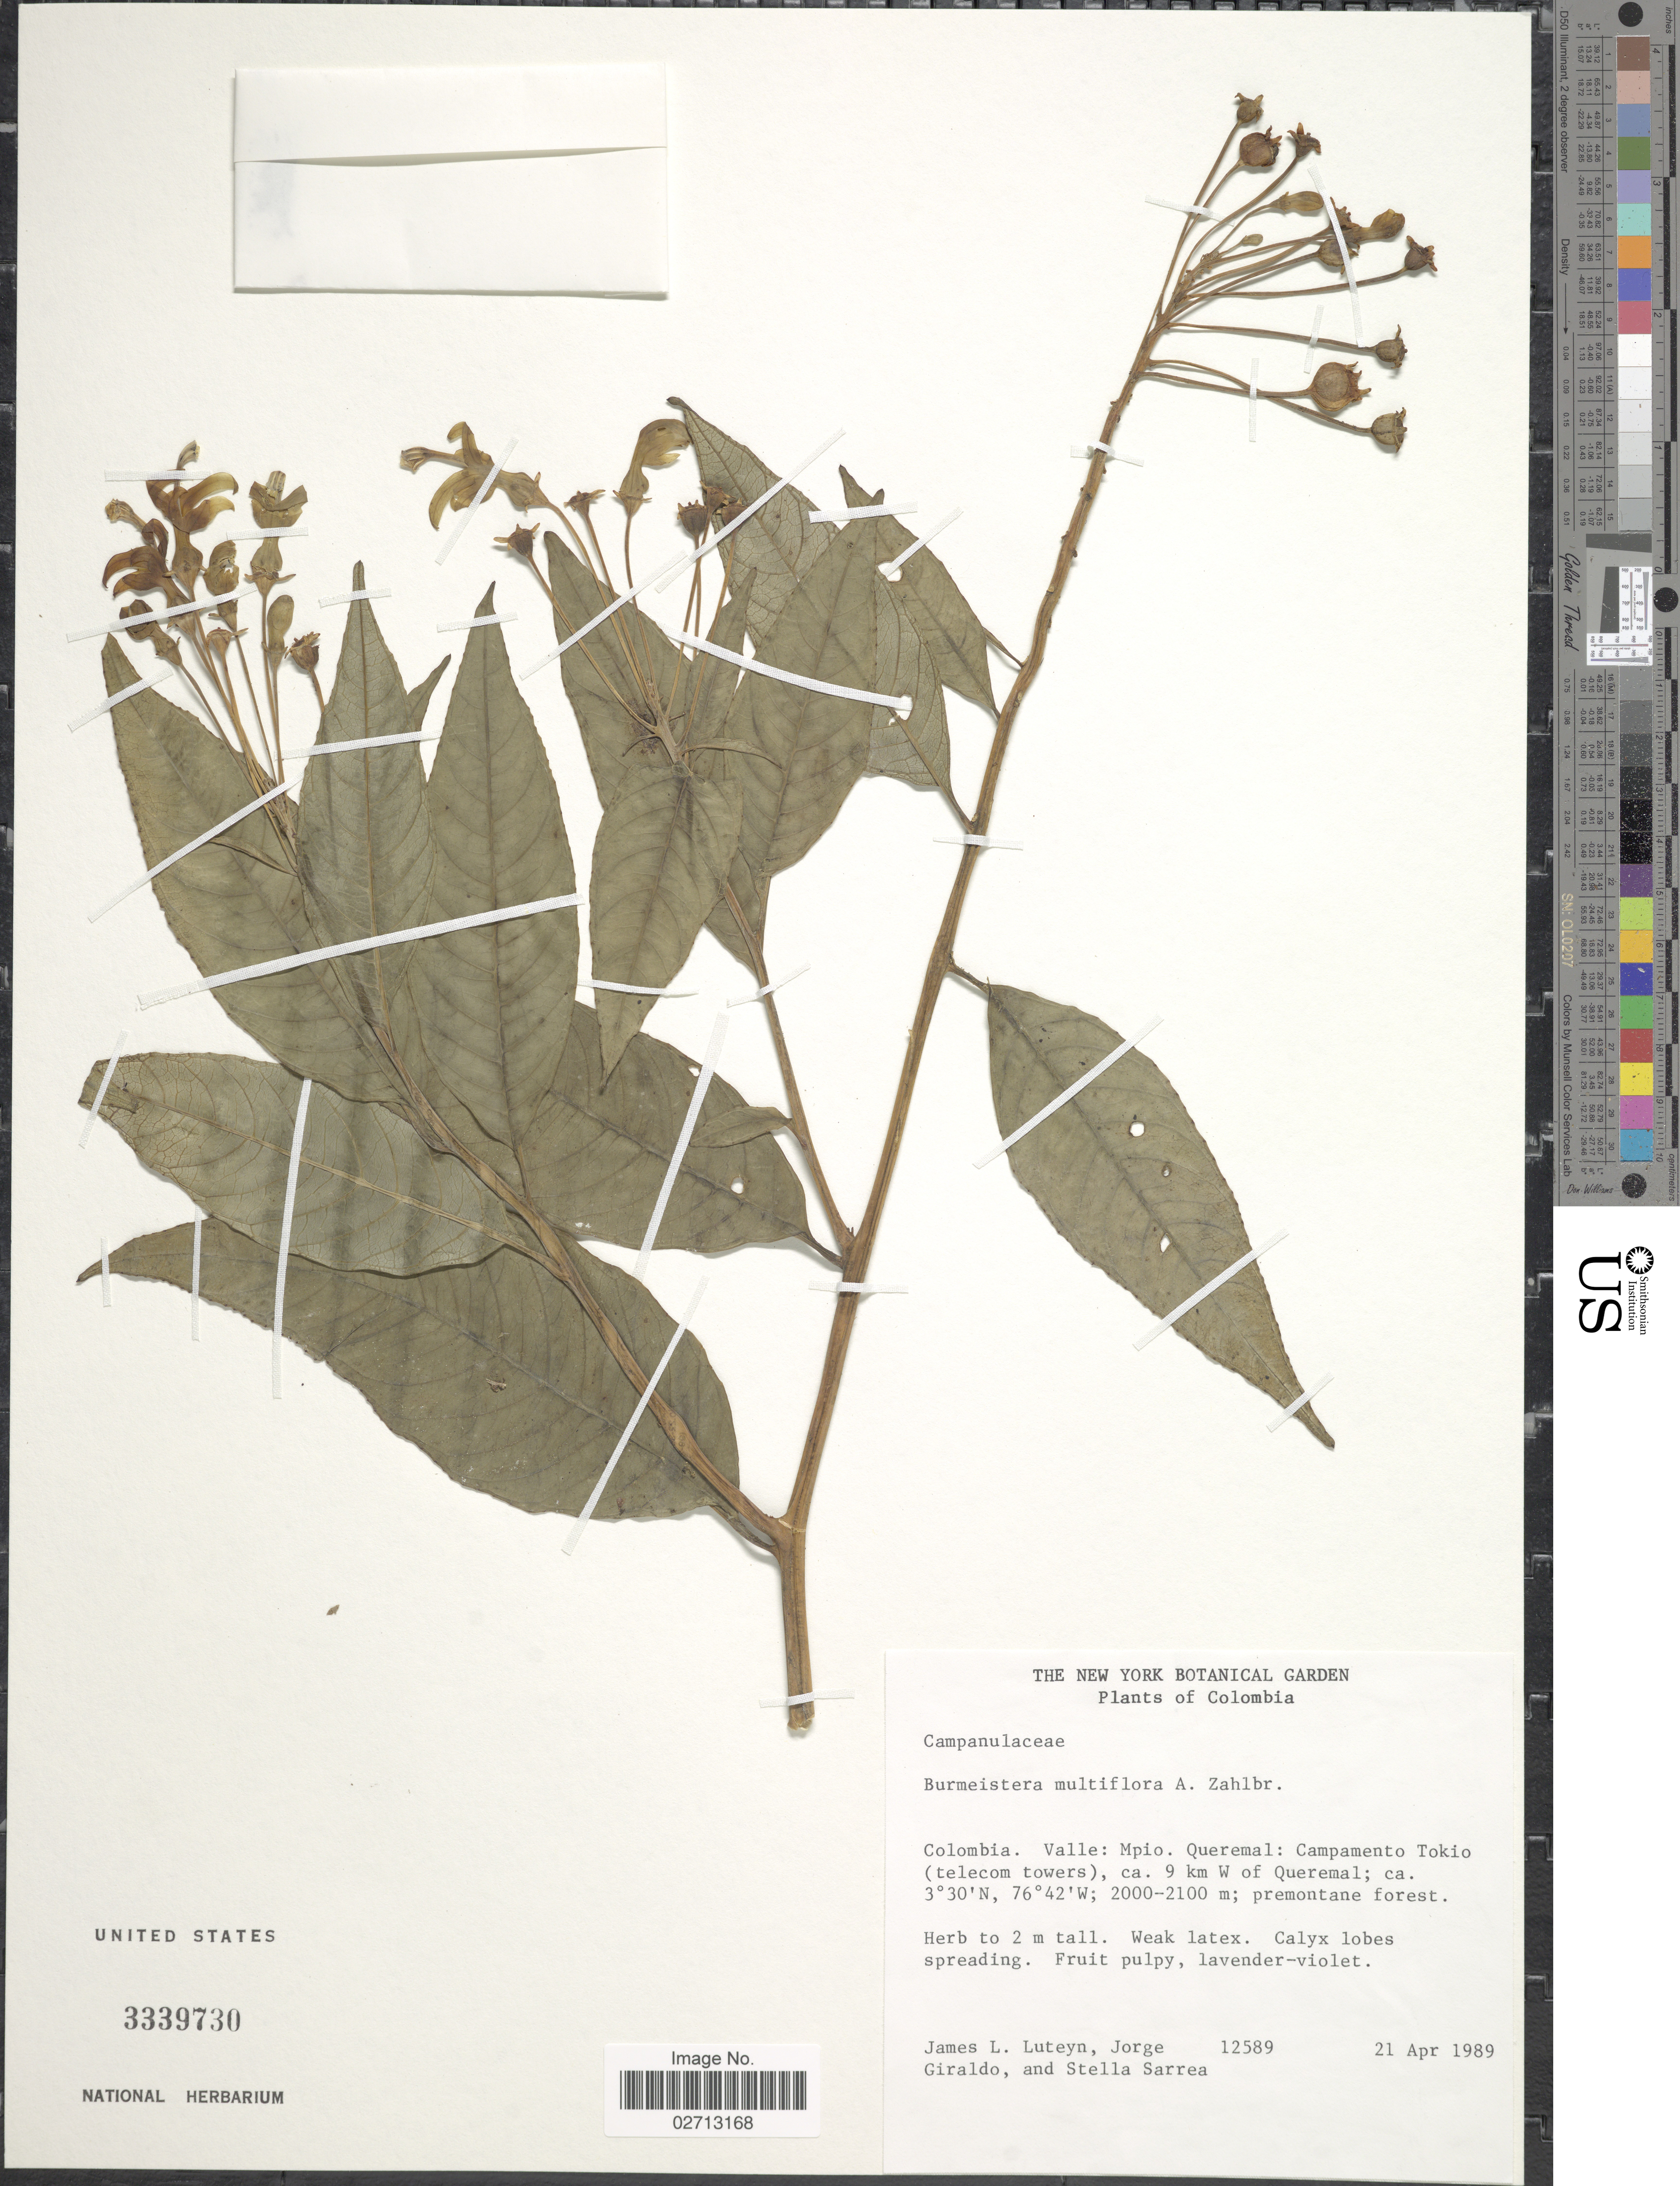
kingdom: Plantae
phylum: Tracheophyta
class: Magnoliopsida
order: Asterales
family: Campanulaceae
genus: Burmeistera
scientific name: Burmeistera multiflora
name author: Zahlbr.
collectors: J. L. Luteyn, J. Giraldo & S. Sarrea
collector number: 12589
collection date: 1989-04-21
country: Colombia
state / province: Valle del Cauca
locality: Valle: Mpio. Queremal: Campamento Tokio (telecom towers), ca. 9 km W of Queremal.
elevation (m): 2000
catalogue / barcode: US 3339730